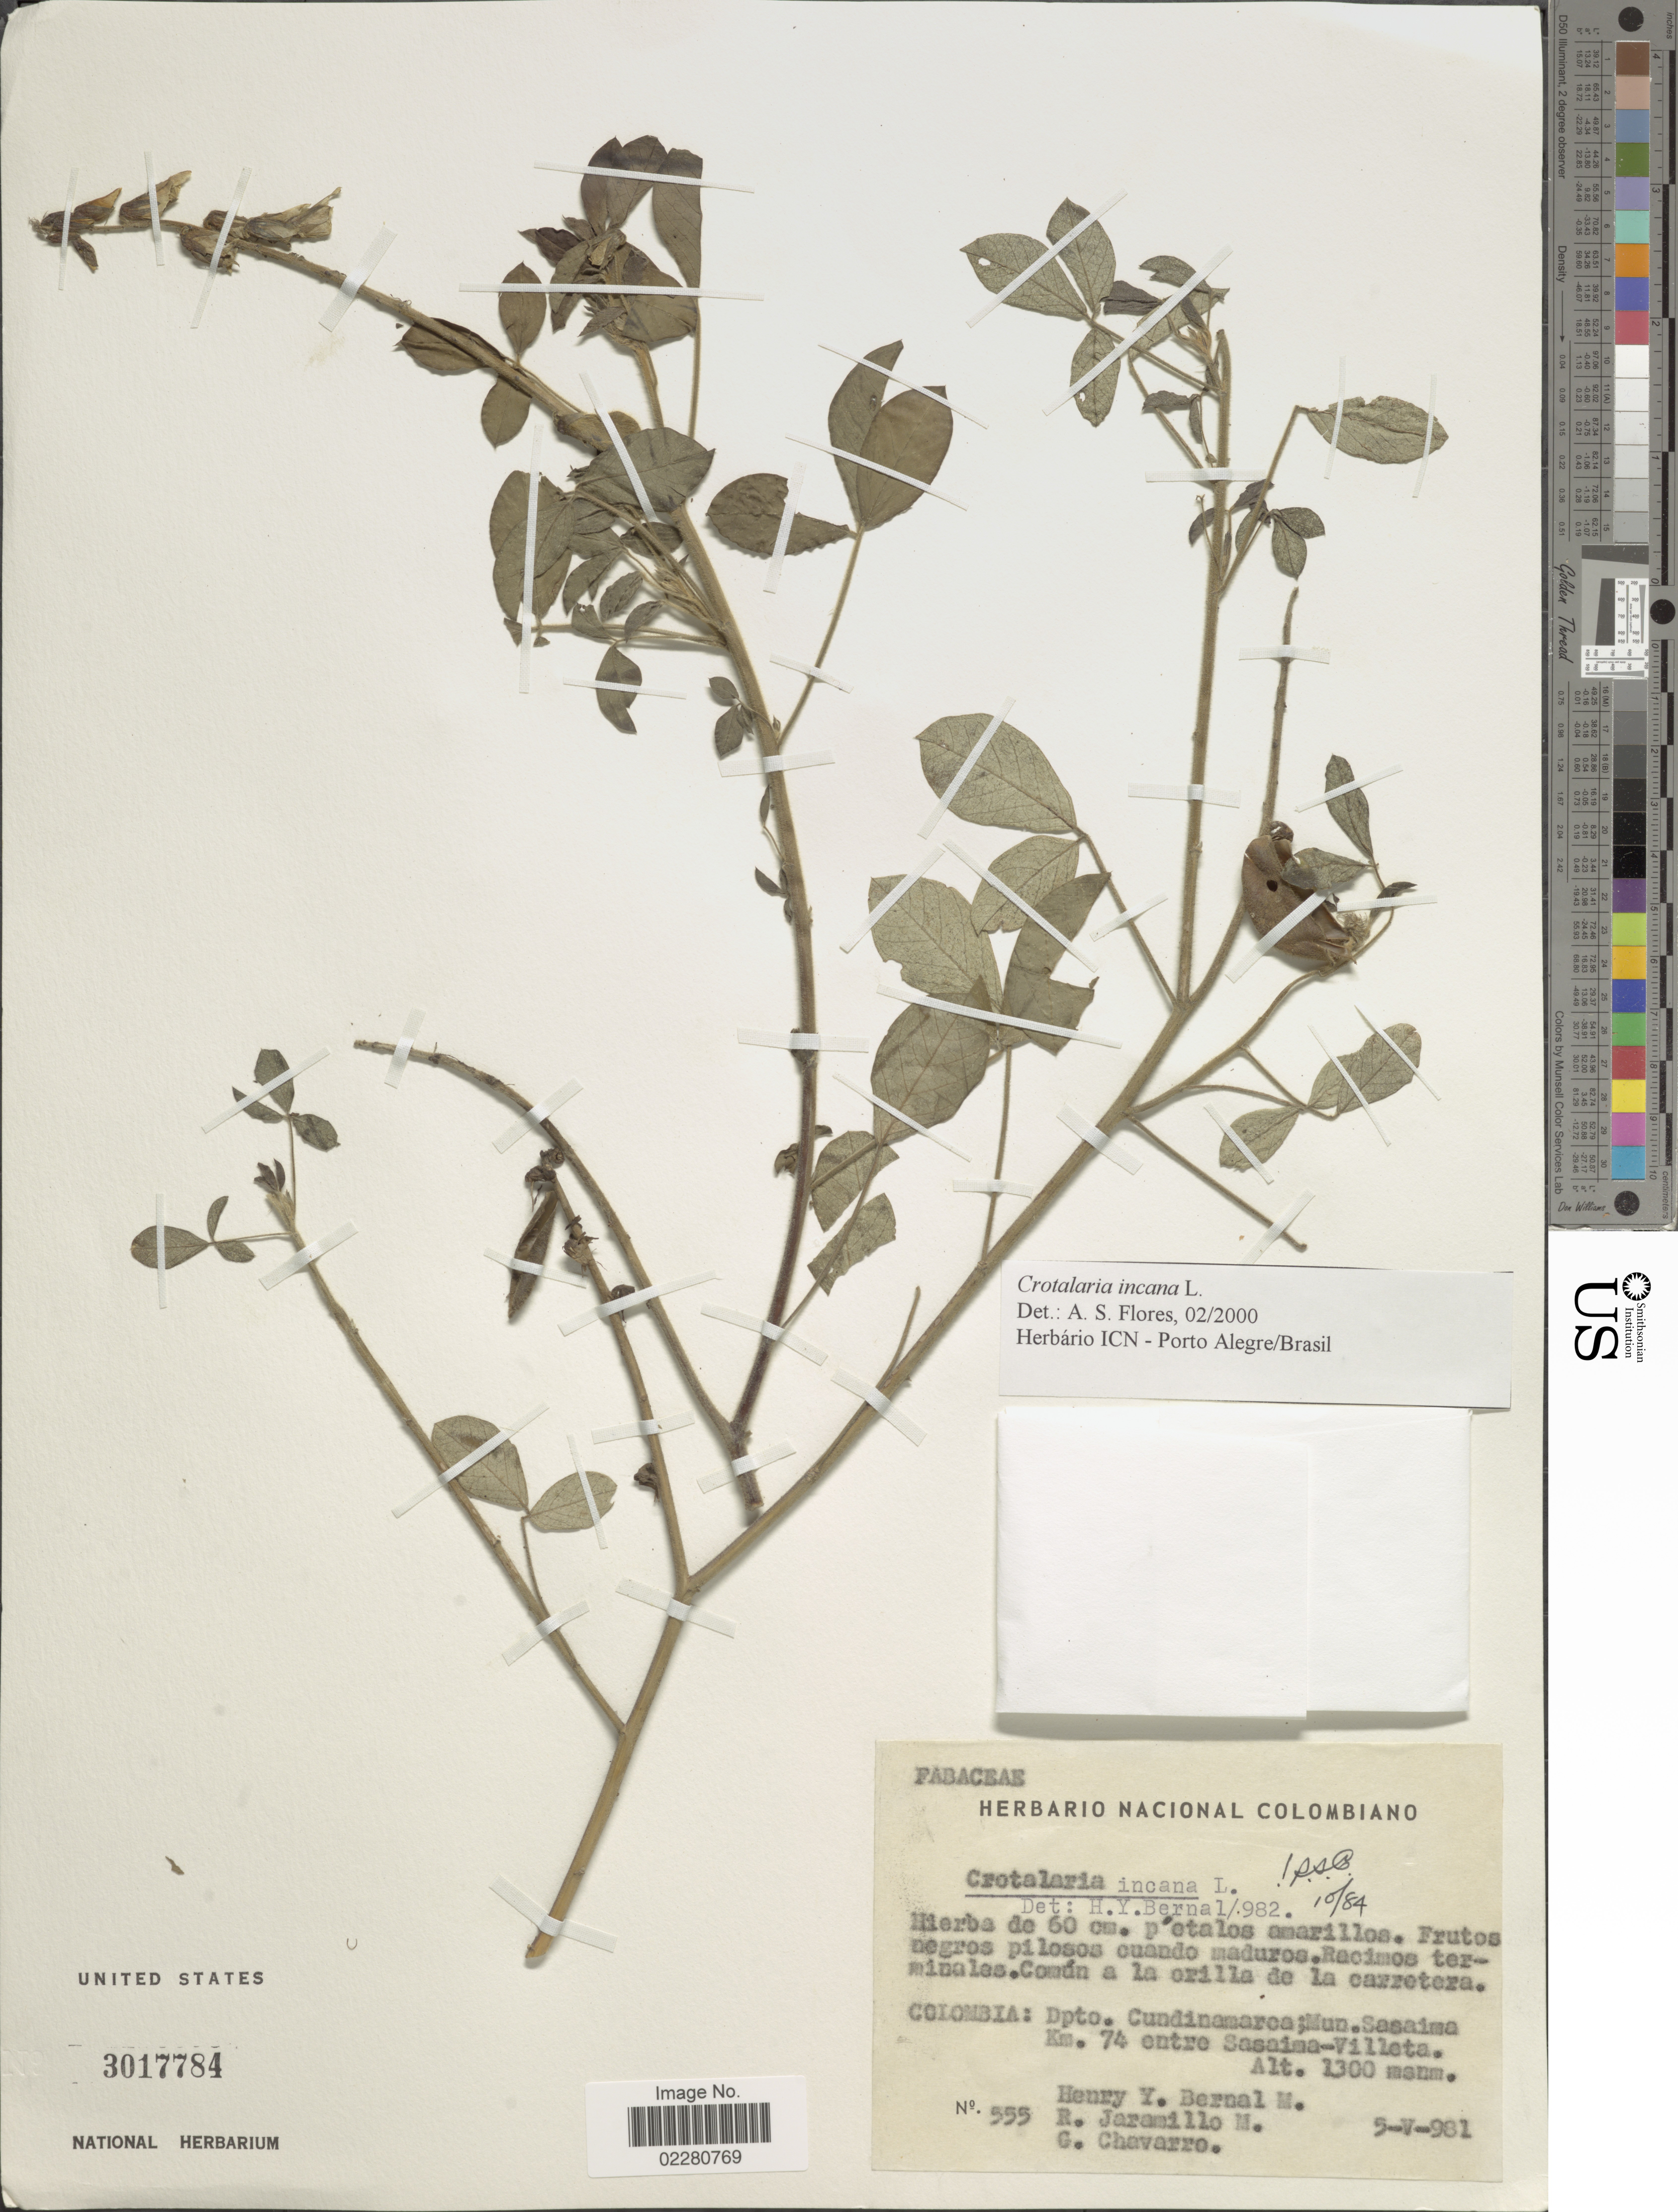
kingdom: Plantae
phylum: Tracheophyta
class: Magnoliopsida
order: Fabales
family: Fabaceae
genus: Crotalaria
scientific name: Crotalaria incana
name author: L.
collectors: H. Y. Bernal, R. Jaramillo M. & G. Chavarro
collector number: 555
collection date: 1981-05-05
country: Colombia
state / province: Cundinamarca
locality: Colombia: Dpto. Cundinamarca; Mun. Sasaima Km. 74 entre Sasaima-Villeta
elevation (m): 1300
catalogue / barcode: US 3017784